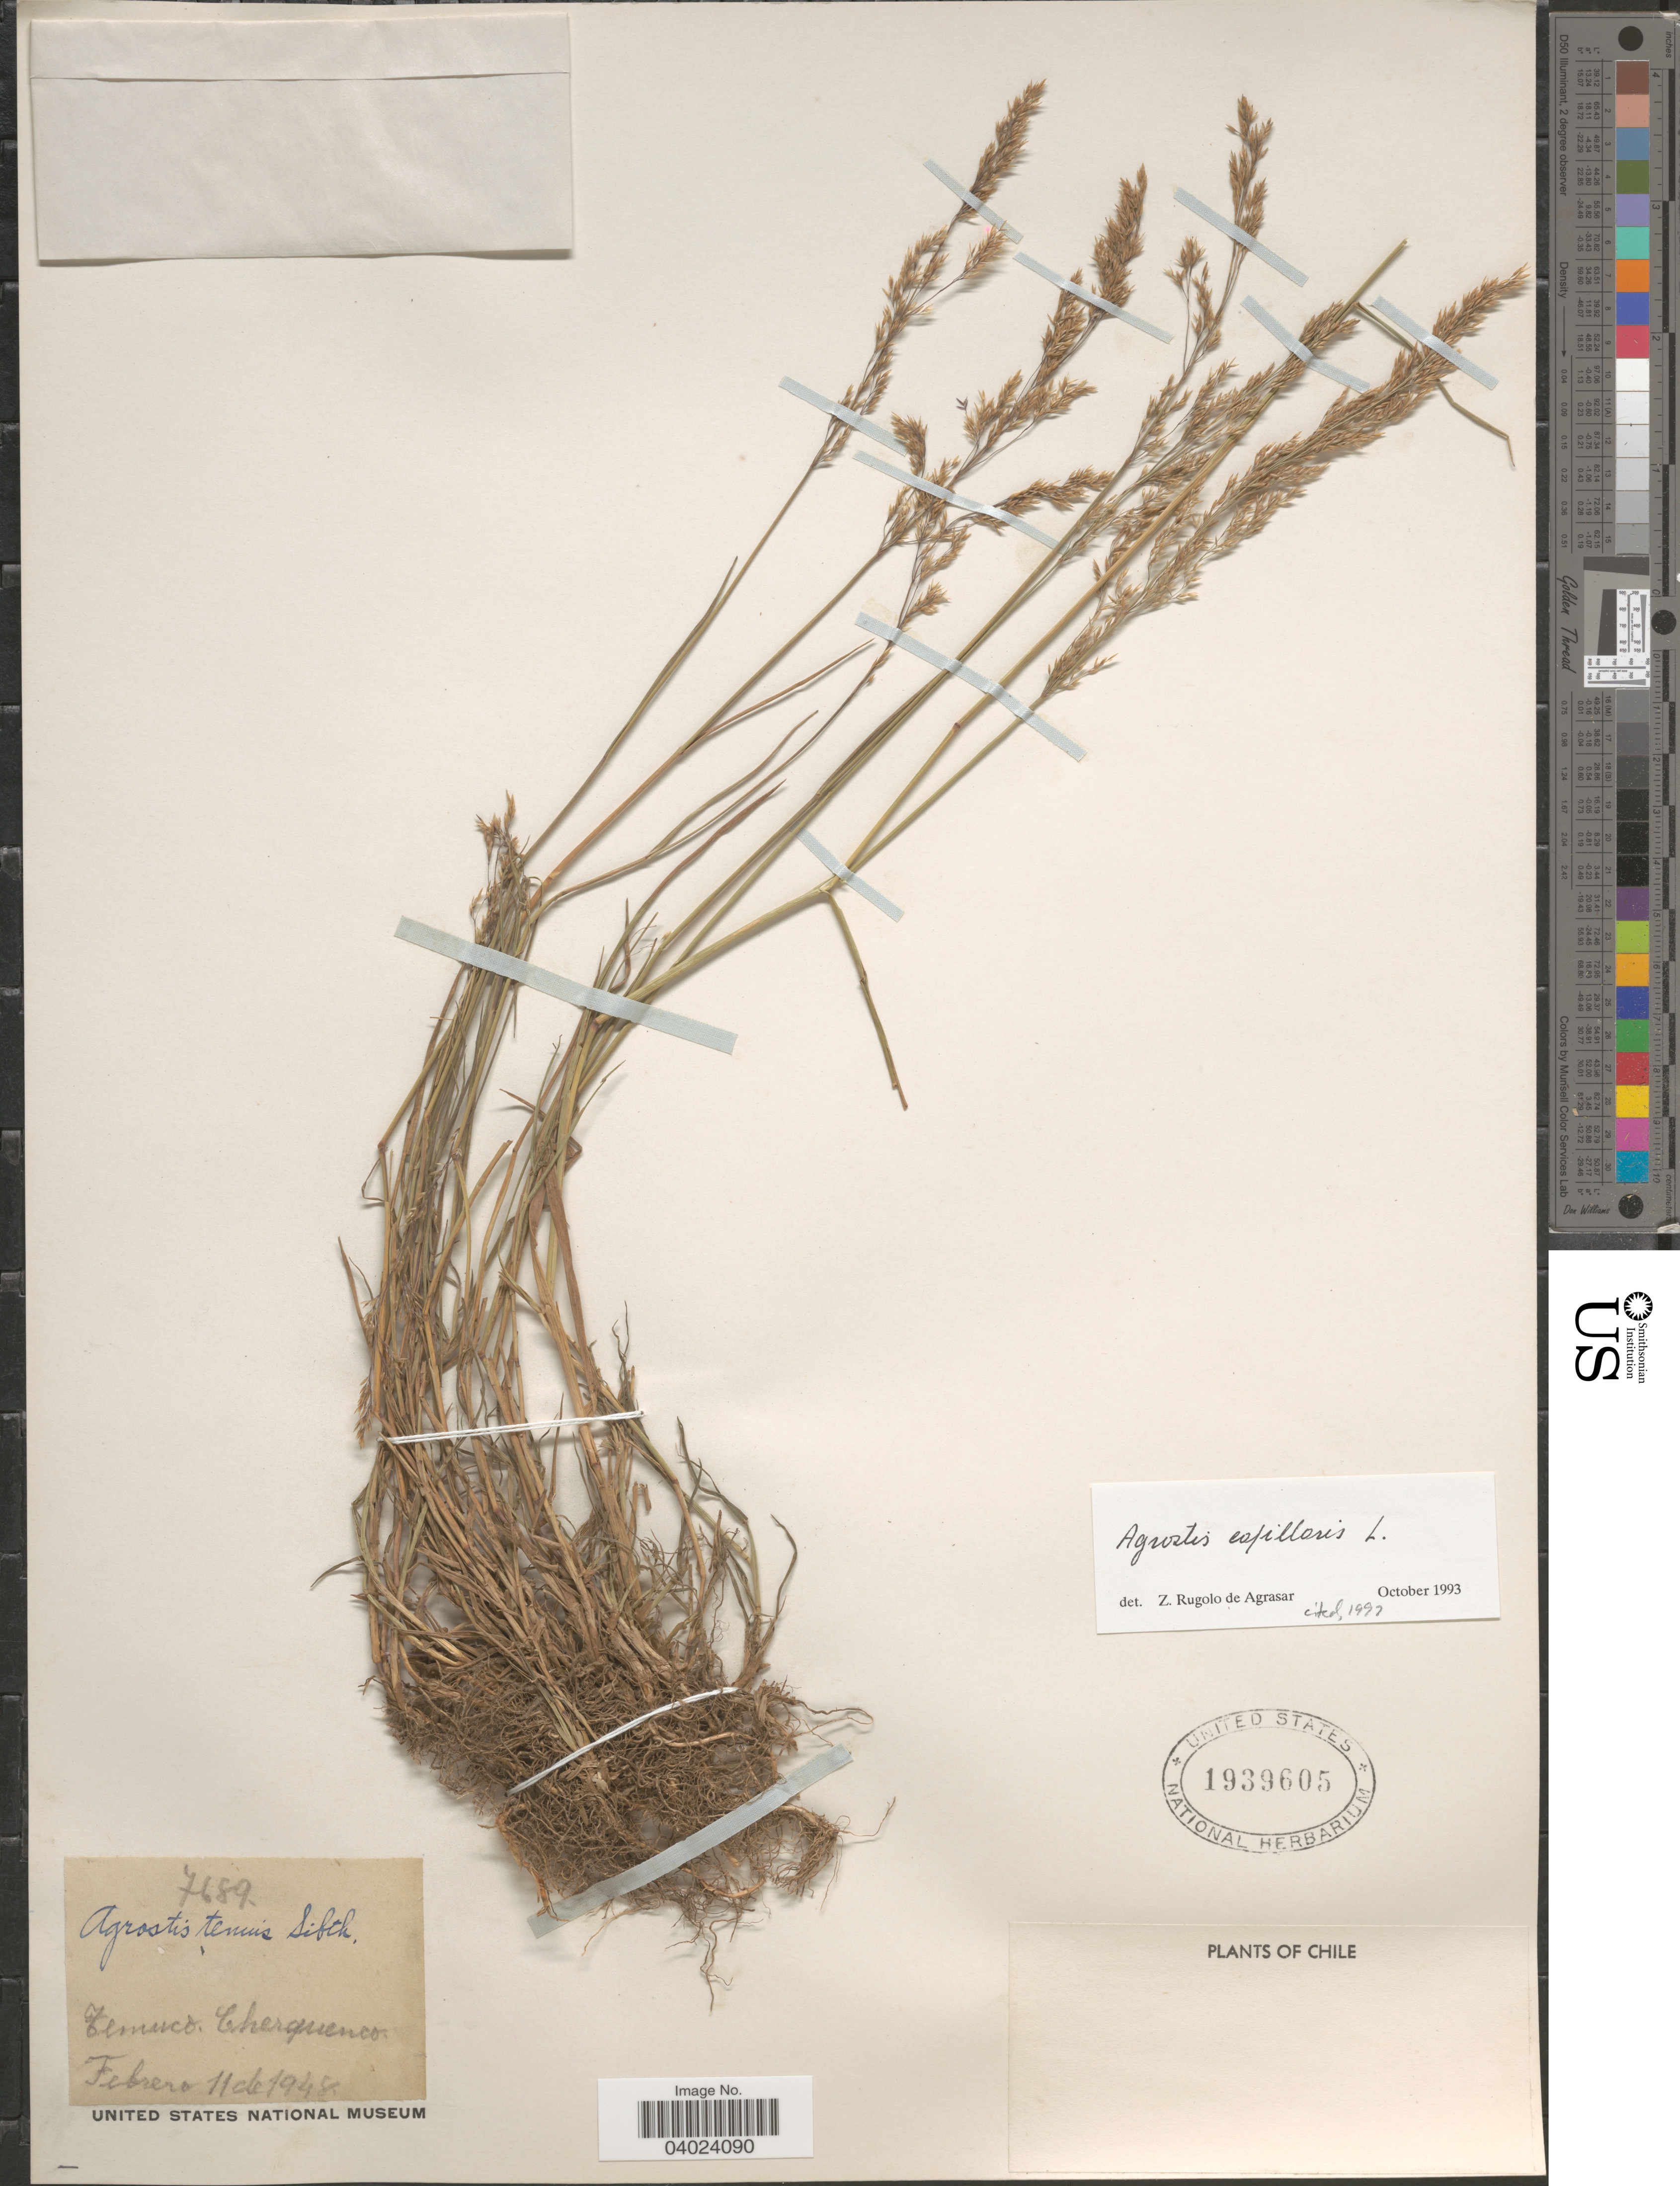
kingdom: Plantae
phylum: Tracheophyta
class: Liliopsida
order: Poales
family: Poaceae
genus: Agrostis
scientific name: Agrostis capillaris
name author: L.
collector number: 7689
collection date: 1948-02-11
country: Chile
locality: Temuco. Cherquenco.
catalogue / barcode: US 1939605